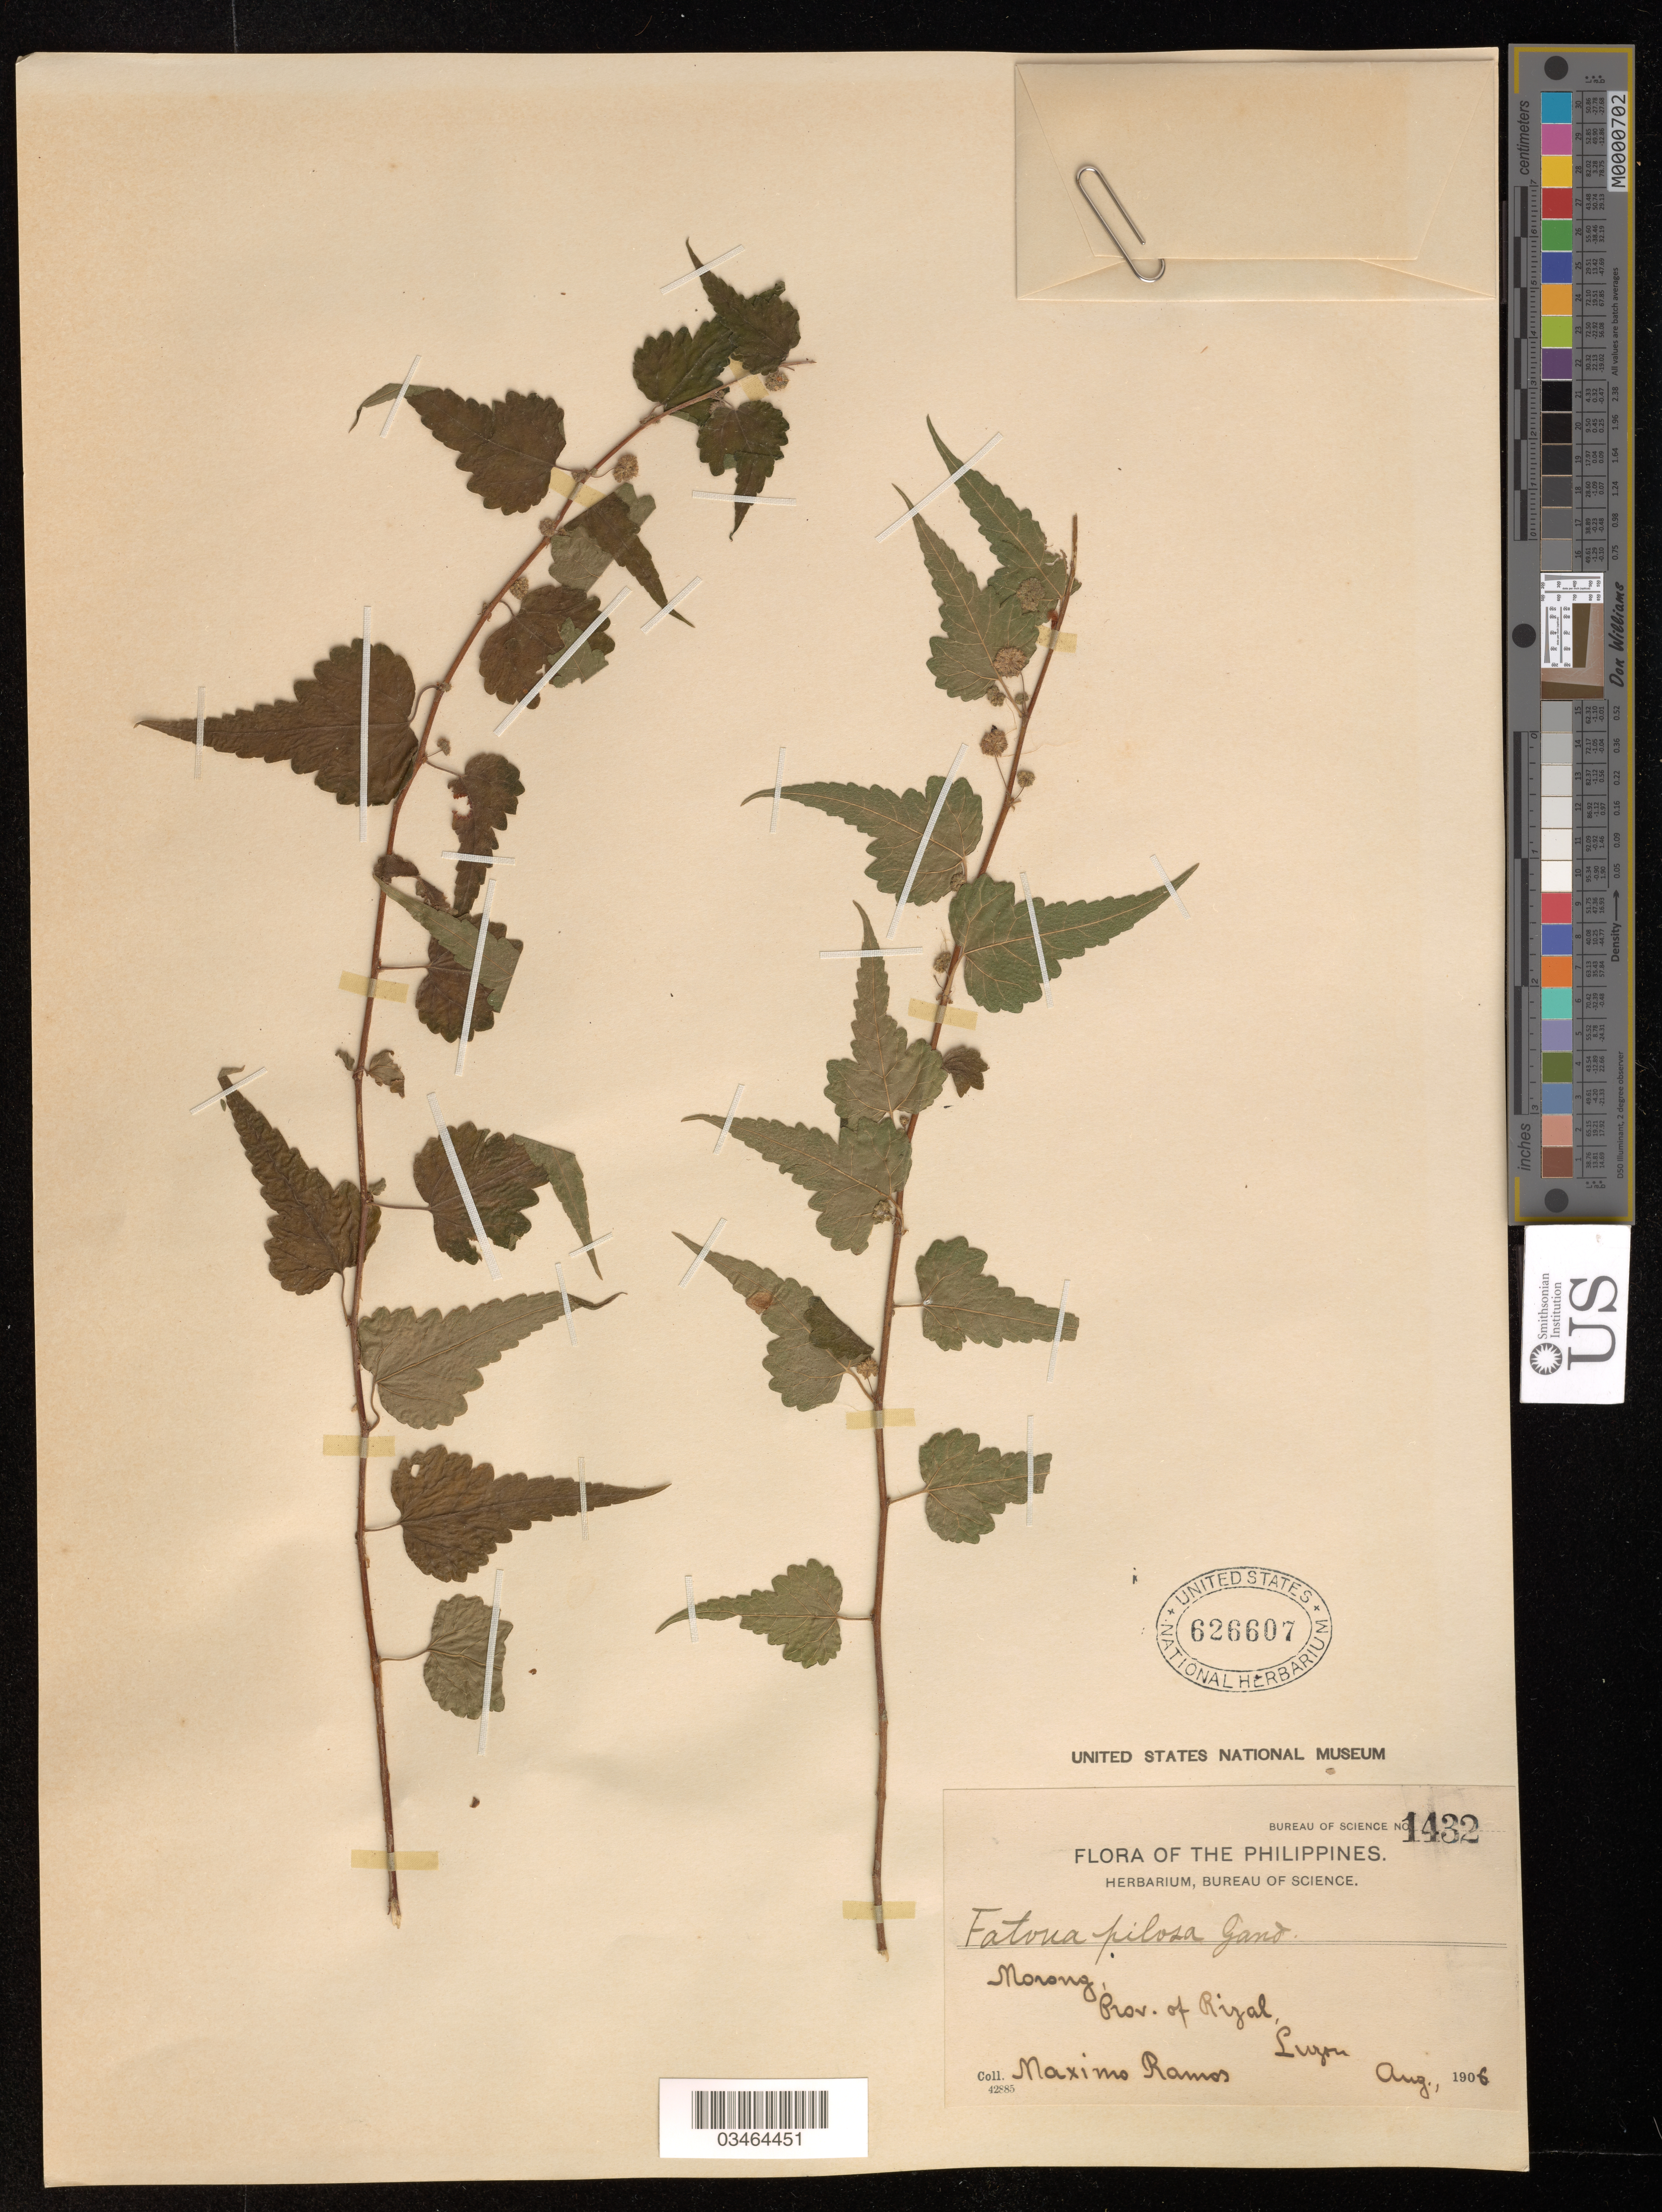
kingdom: Plantae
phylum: Tracheophyta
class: Magnoliopsida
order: Rosales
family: Moraceae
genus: Fatoua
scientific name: Fatoua pilosa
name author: Gaudich.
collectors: M. Ramos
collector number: Bureau of Science 1432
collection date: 1906-08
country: Philippines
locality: Morong, Prov. of Rizal, Luzon.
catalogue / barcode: US 626607